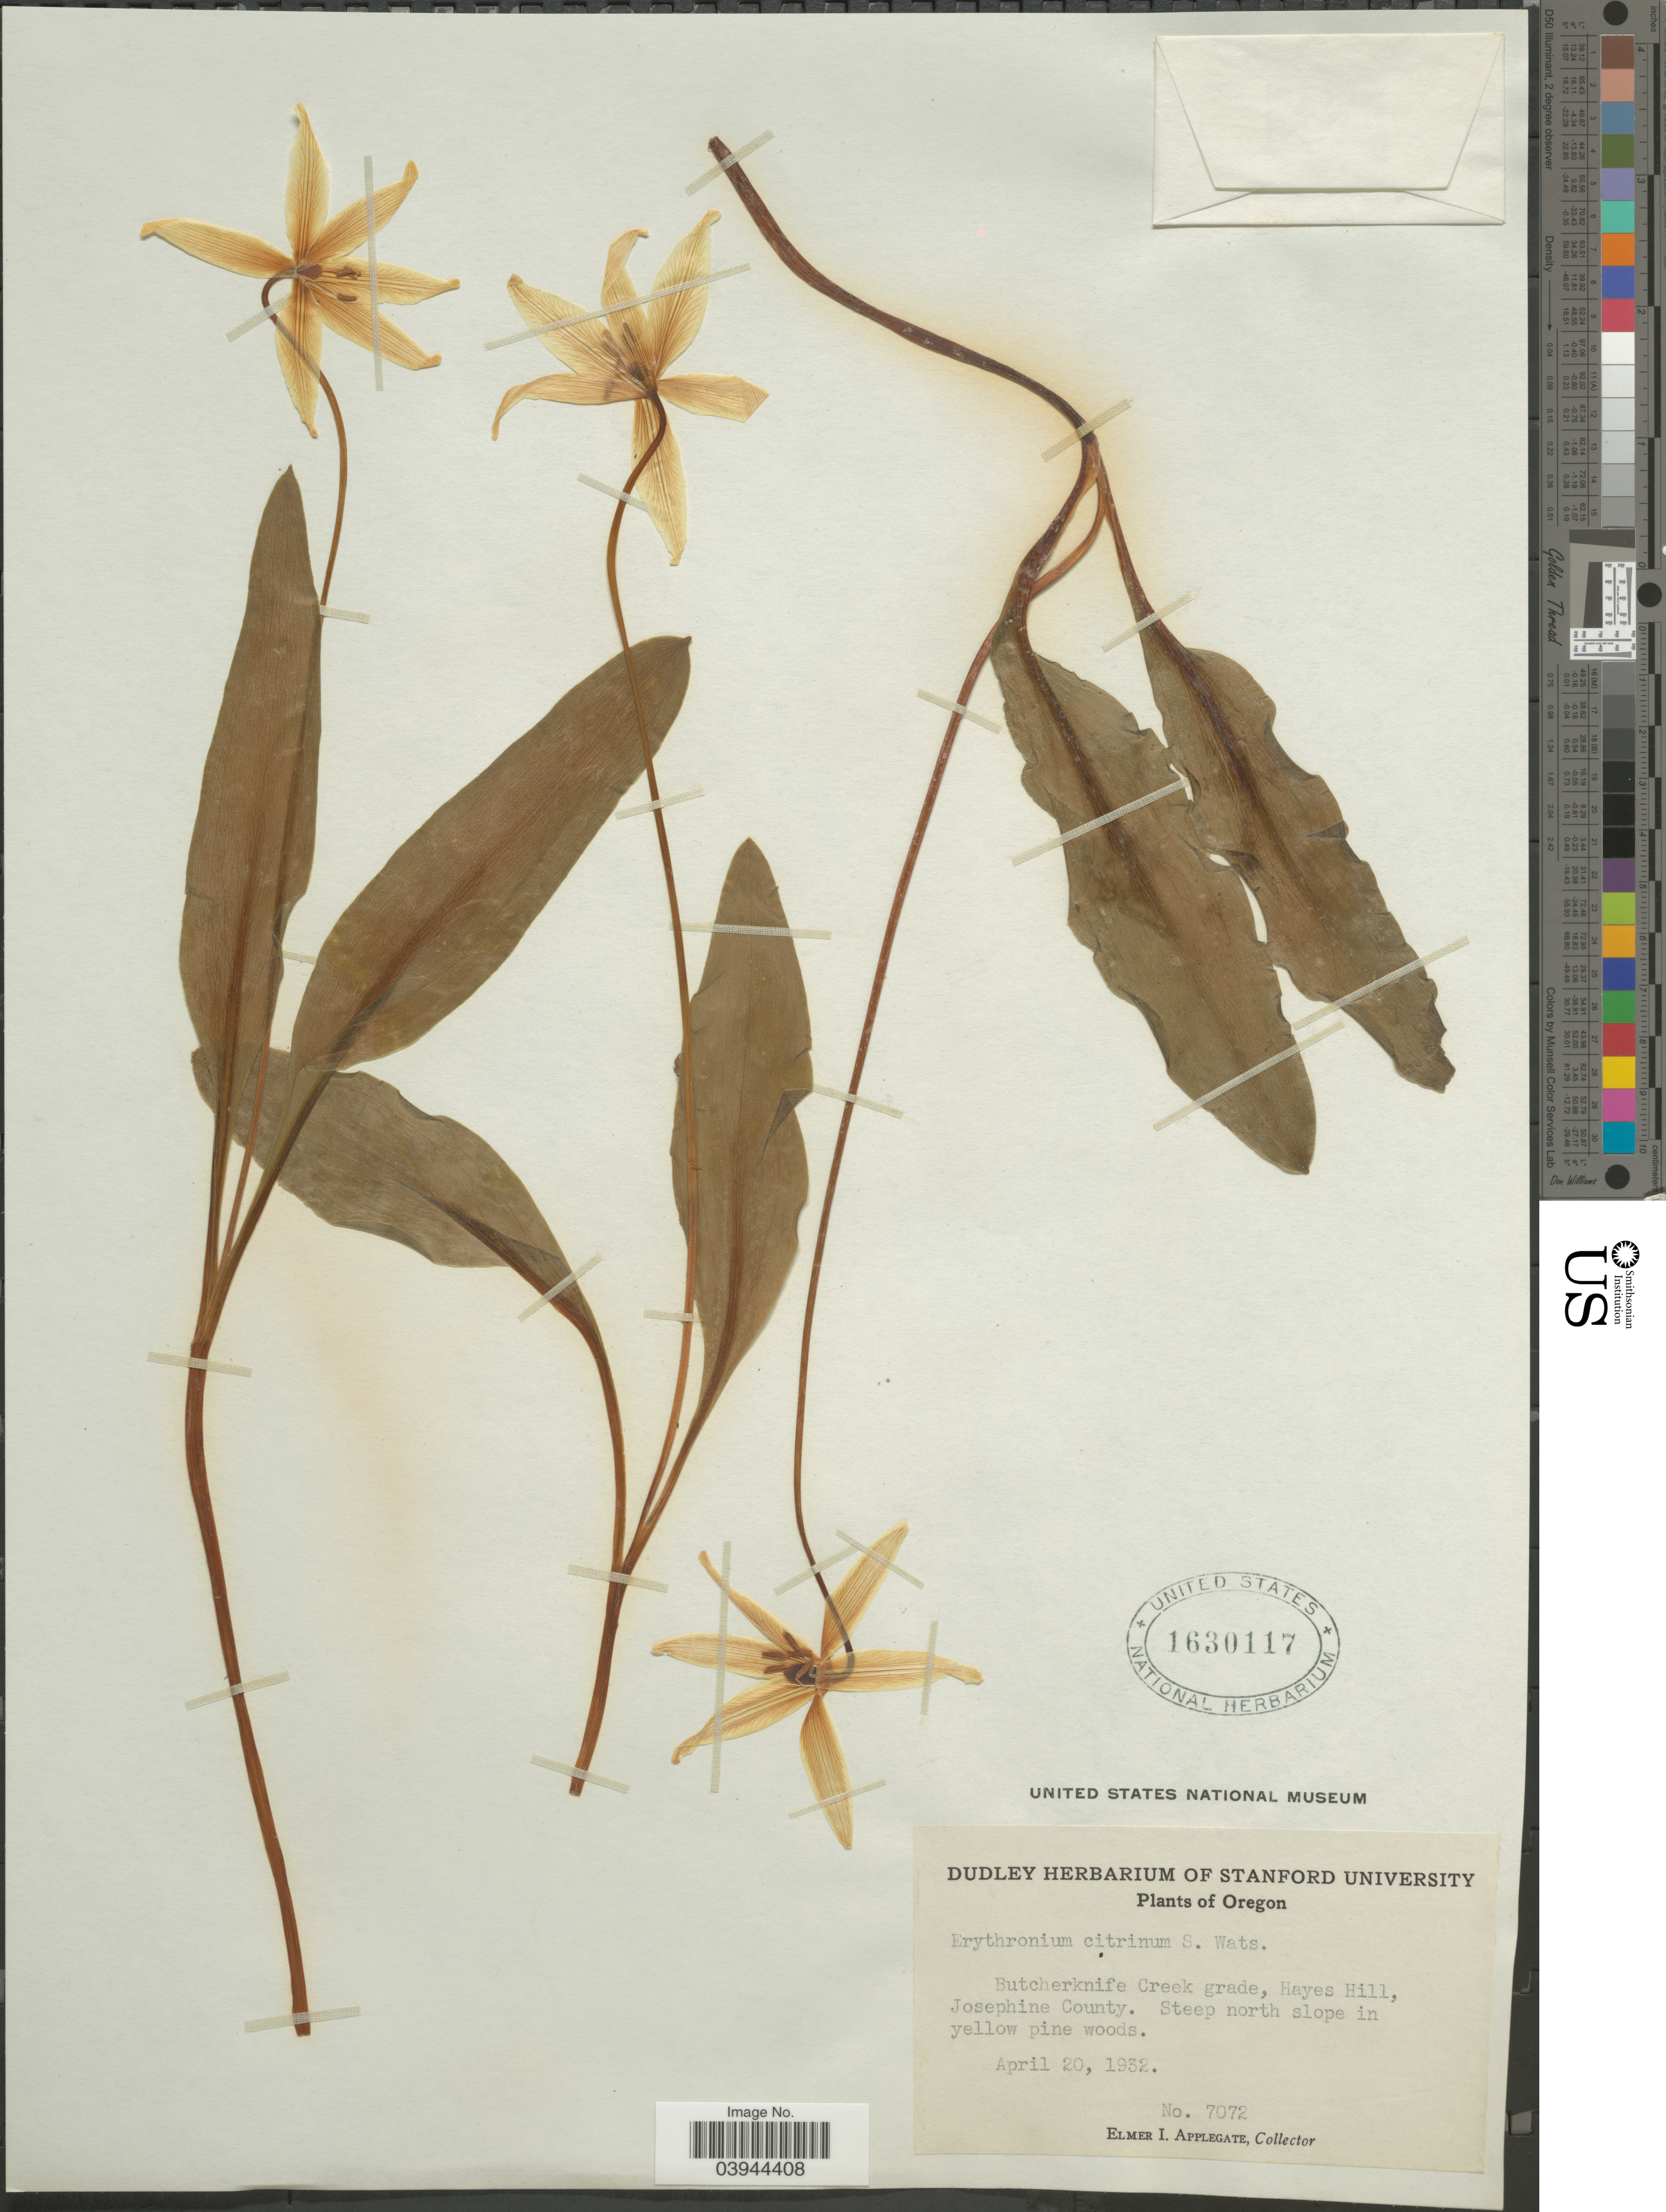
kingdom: Plantae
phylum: Tracheophyta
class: Liliopsida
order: Liliales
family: Liliaceae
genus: Erythronium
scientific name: Erythronium citrinum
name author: S. Watson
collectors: E. I. Applegate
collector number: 7072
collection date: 1932-04-20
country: United States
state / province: Oregon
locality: Butcherknife Creek grade, Hayes Hill, Josephine County. Steep north slope in yellow pine woods.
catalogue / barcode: US 1630117